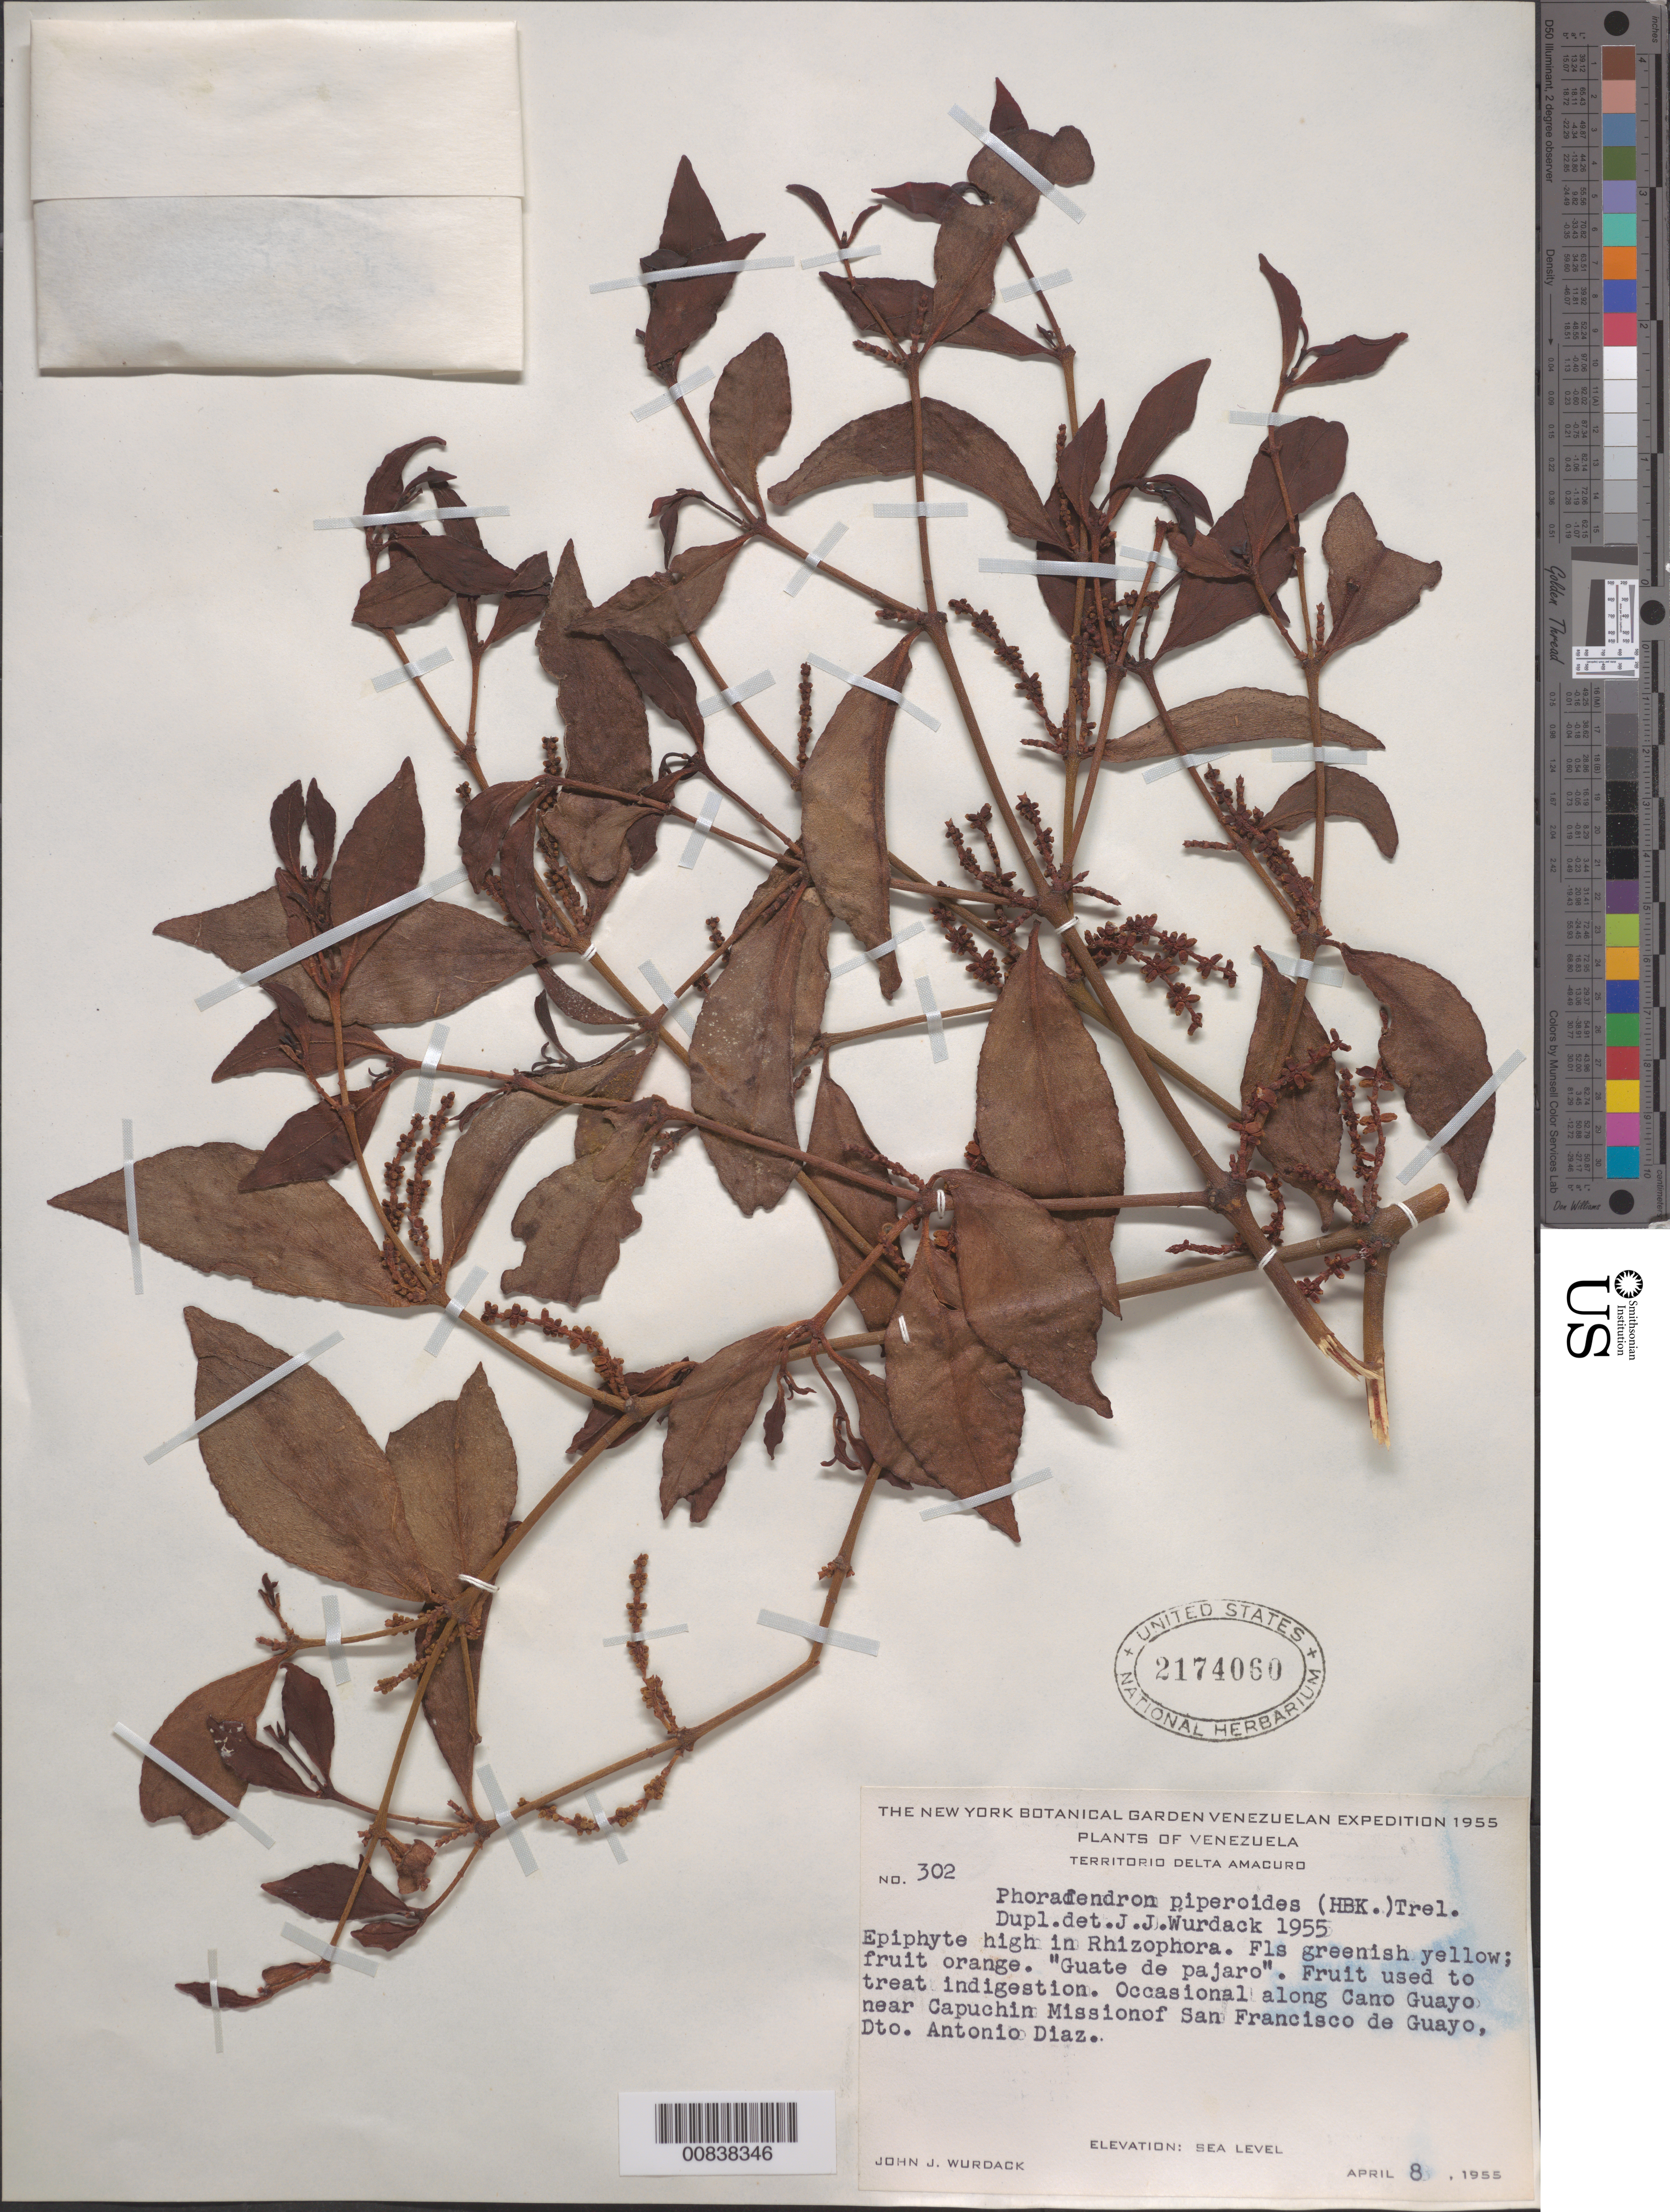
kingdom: Plantae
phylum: Tracheophyta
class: Magnoliopsida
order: Santalales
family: Viscaceae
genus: Phoradendron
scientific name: Phoradendron piperoides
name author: (Kunth) Trel.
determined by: Wurdack, John J., (US), US (UNITED STATES)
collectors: J. J. Wurdack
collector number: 302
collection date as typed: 8-Apr-55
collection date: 1955-04-08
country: Venezuela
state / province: Delta Amacuro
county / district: Antonio Díaz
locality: Caño Guayo, near Capuchin Mission of San Francisco de Guayo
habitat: High in Rhizophoa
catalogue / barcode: US 2174060